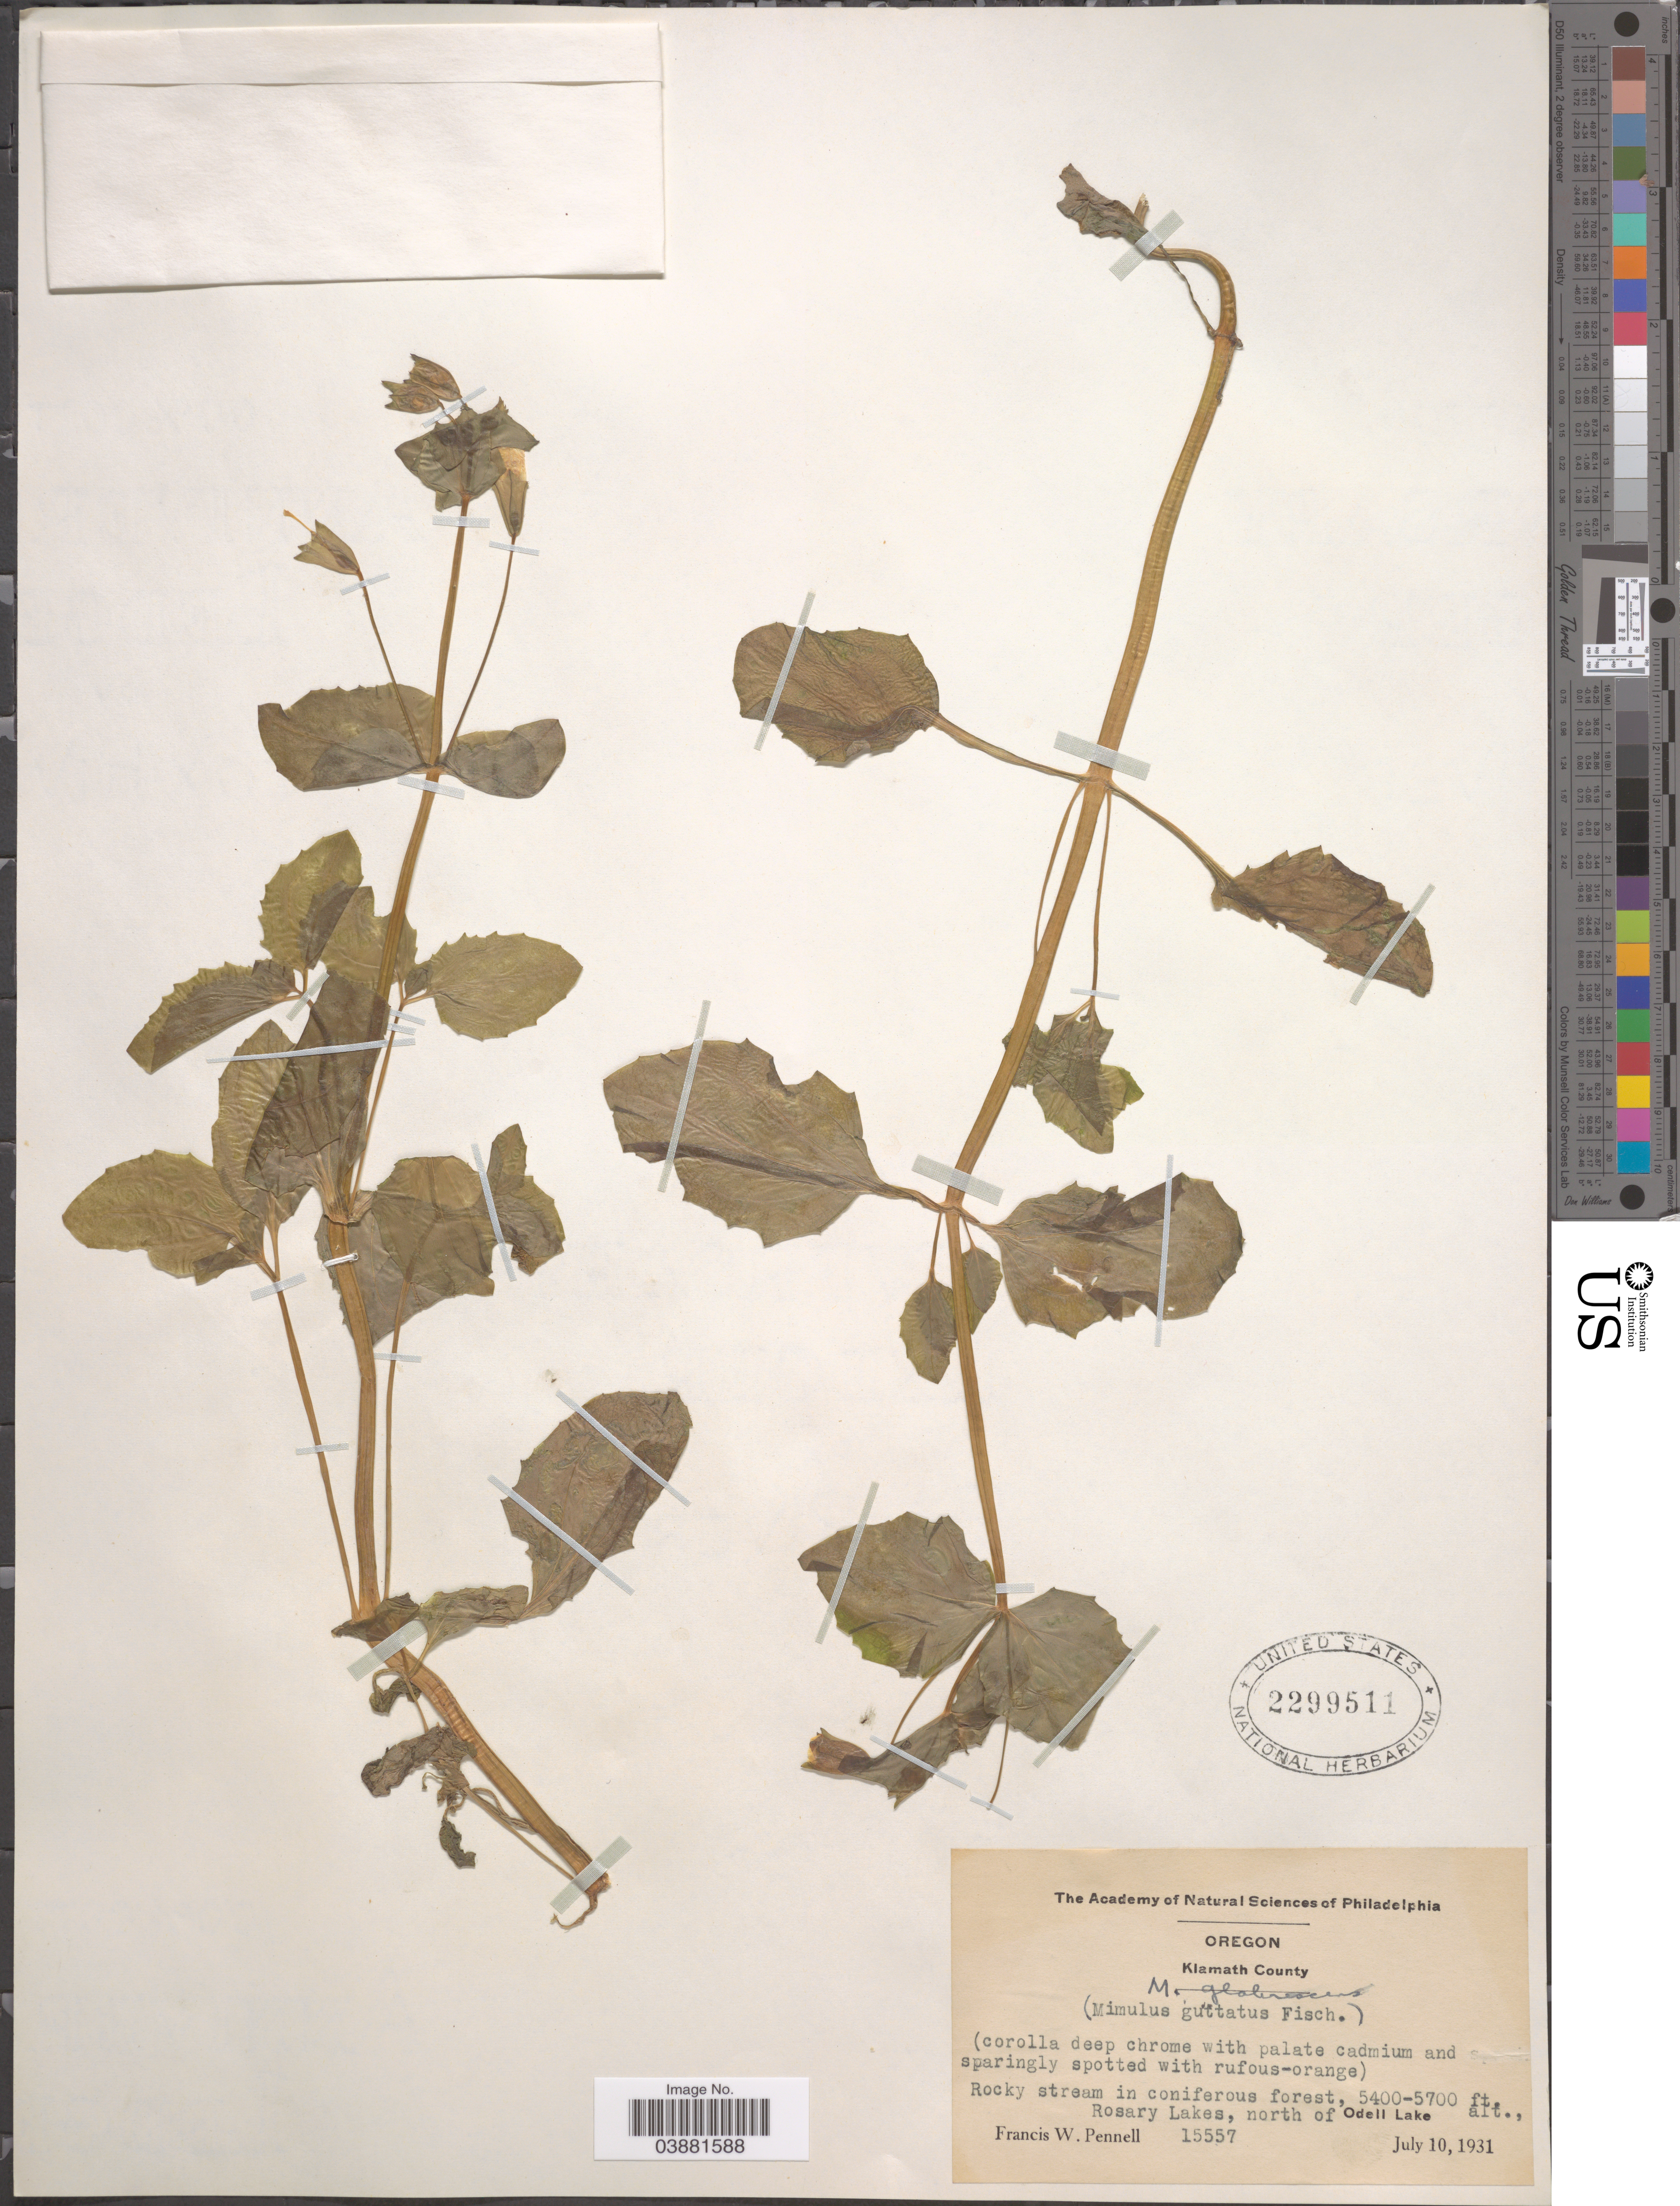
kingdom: Plantae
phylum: Tracheophyta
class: Magnoliopsida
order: Lamiales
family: Phrymaceae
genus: Mimulus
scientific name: Mimulus guttatus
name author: DC.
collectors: F. W. Pennell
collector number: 15557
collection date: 1931-07-10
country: United States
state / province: Oregon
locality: Klamath County. Rosary Lakes, north of Odell Lake.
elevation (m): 1646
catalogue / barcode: US 2299511